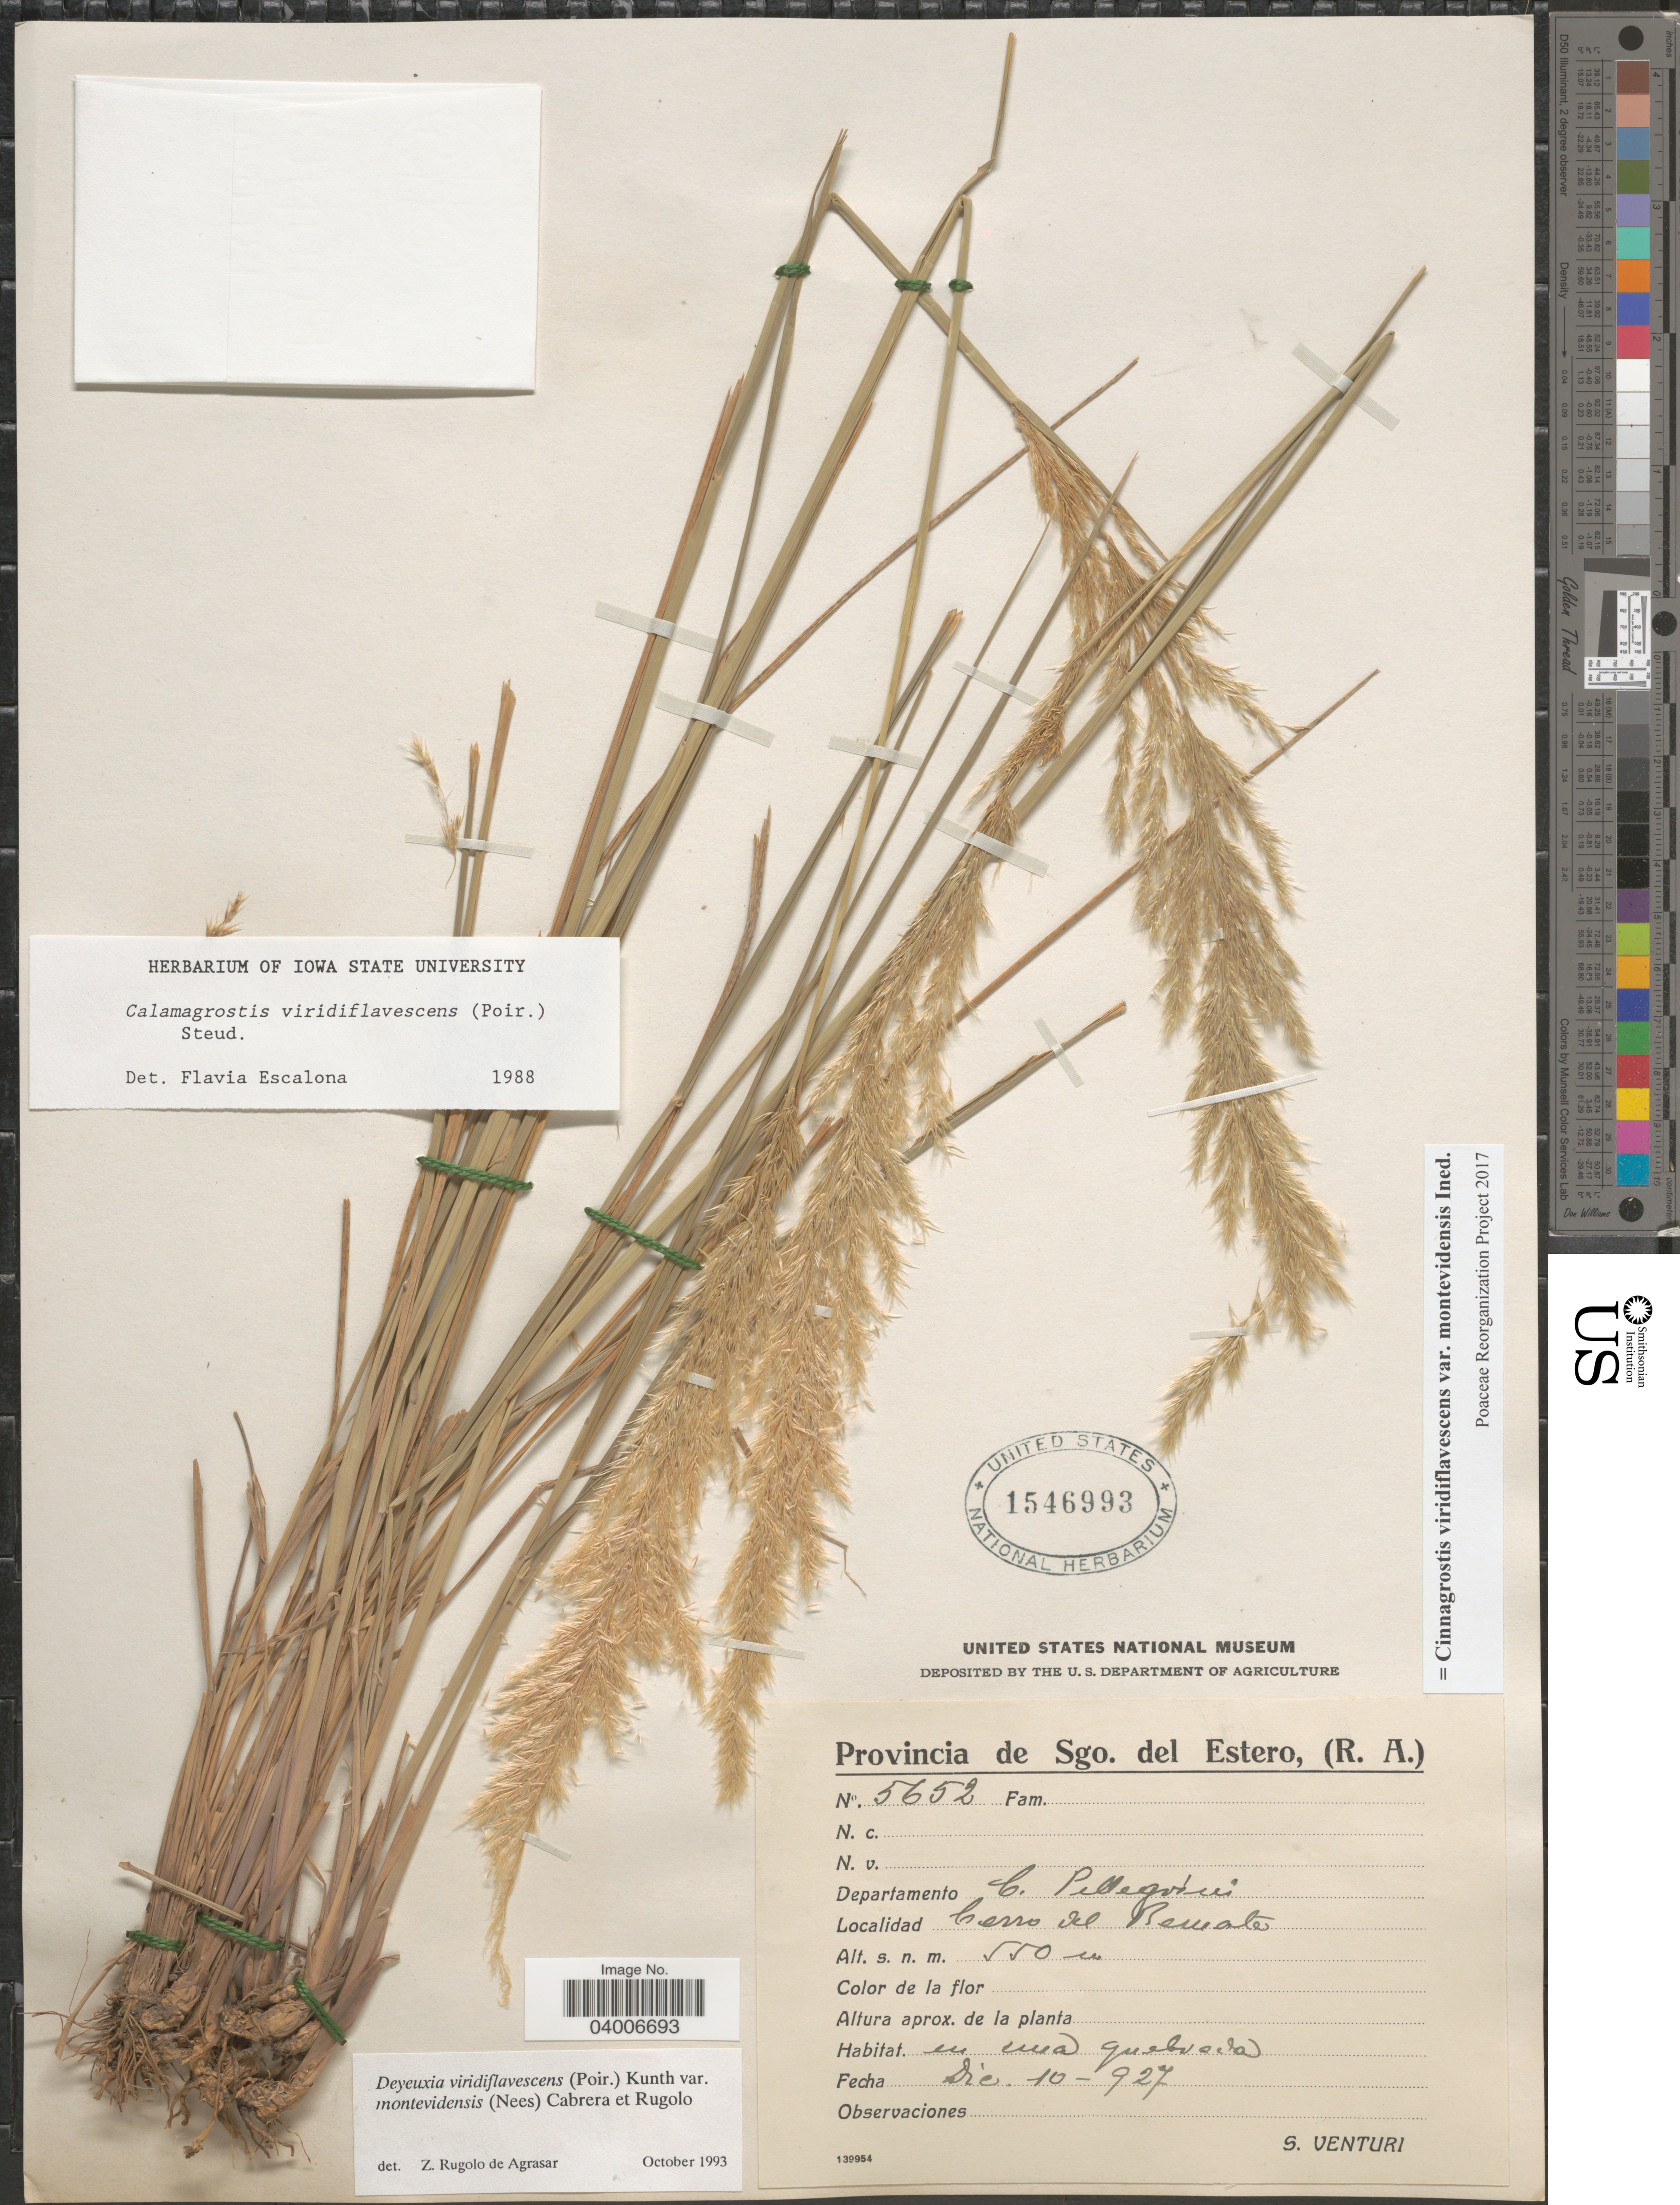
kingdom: Plantae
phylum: Tracheophyta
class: Liliopsida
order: Poales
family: Poaceae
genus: Cinnagrostis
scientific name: Cinnagrostis viridiflavescens var. montevidensis ined.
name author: (Nees) P.M. Peterson et al.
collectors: S. Venturi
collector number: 5652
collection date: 1927-12-10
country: Argentina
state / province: Santiago del Estero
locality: Provincia de Sgo. del Estero. Departamento C. Pellegodui. Cerro del Remate.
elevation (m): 550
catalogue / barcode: US 1546993